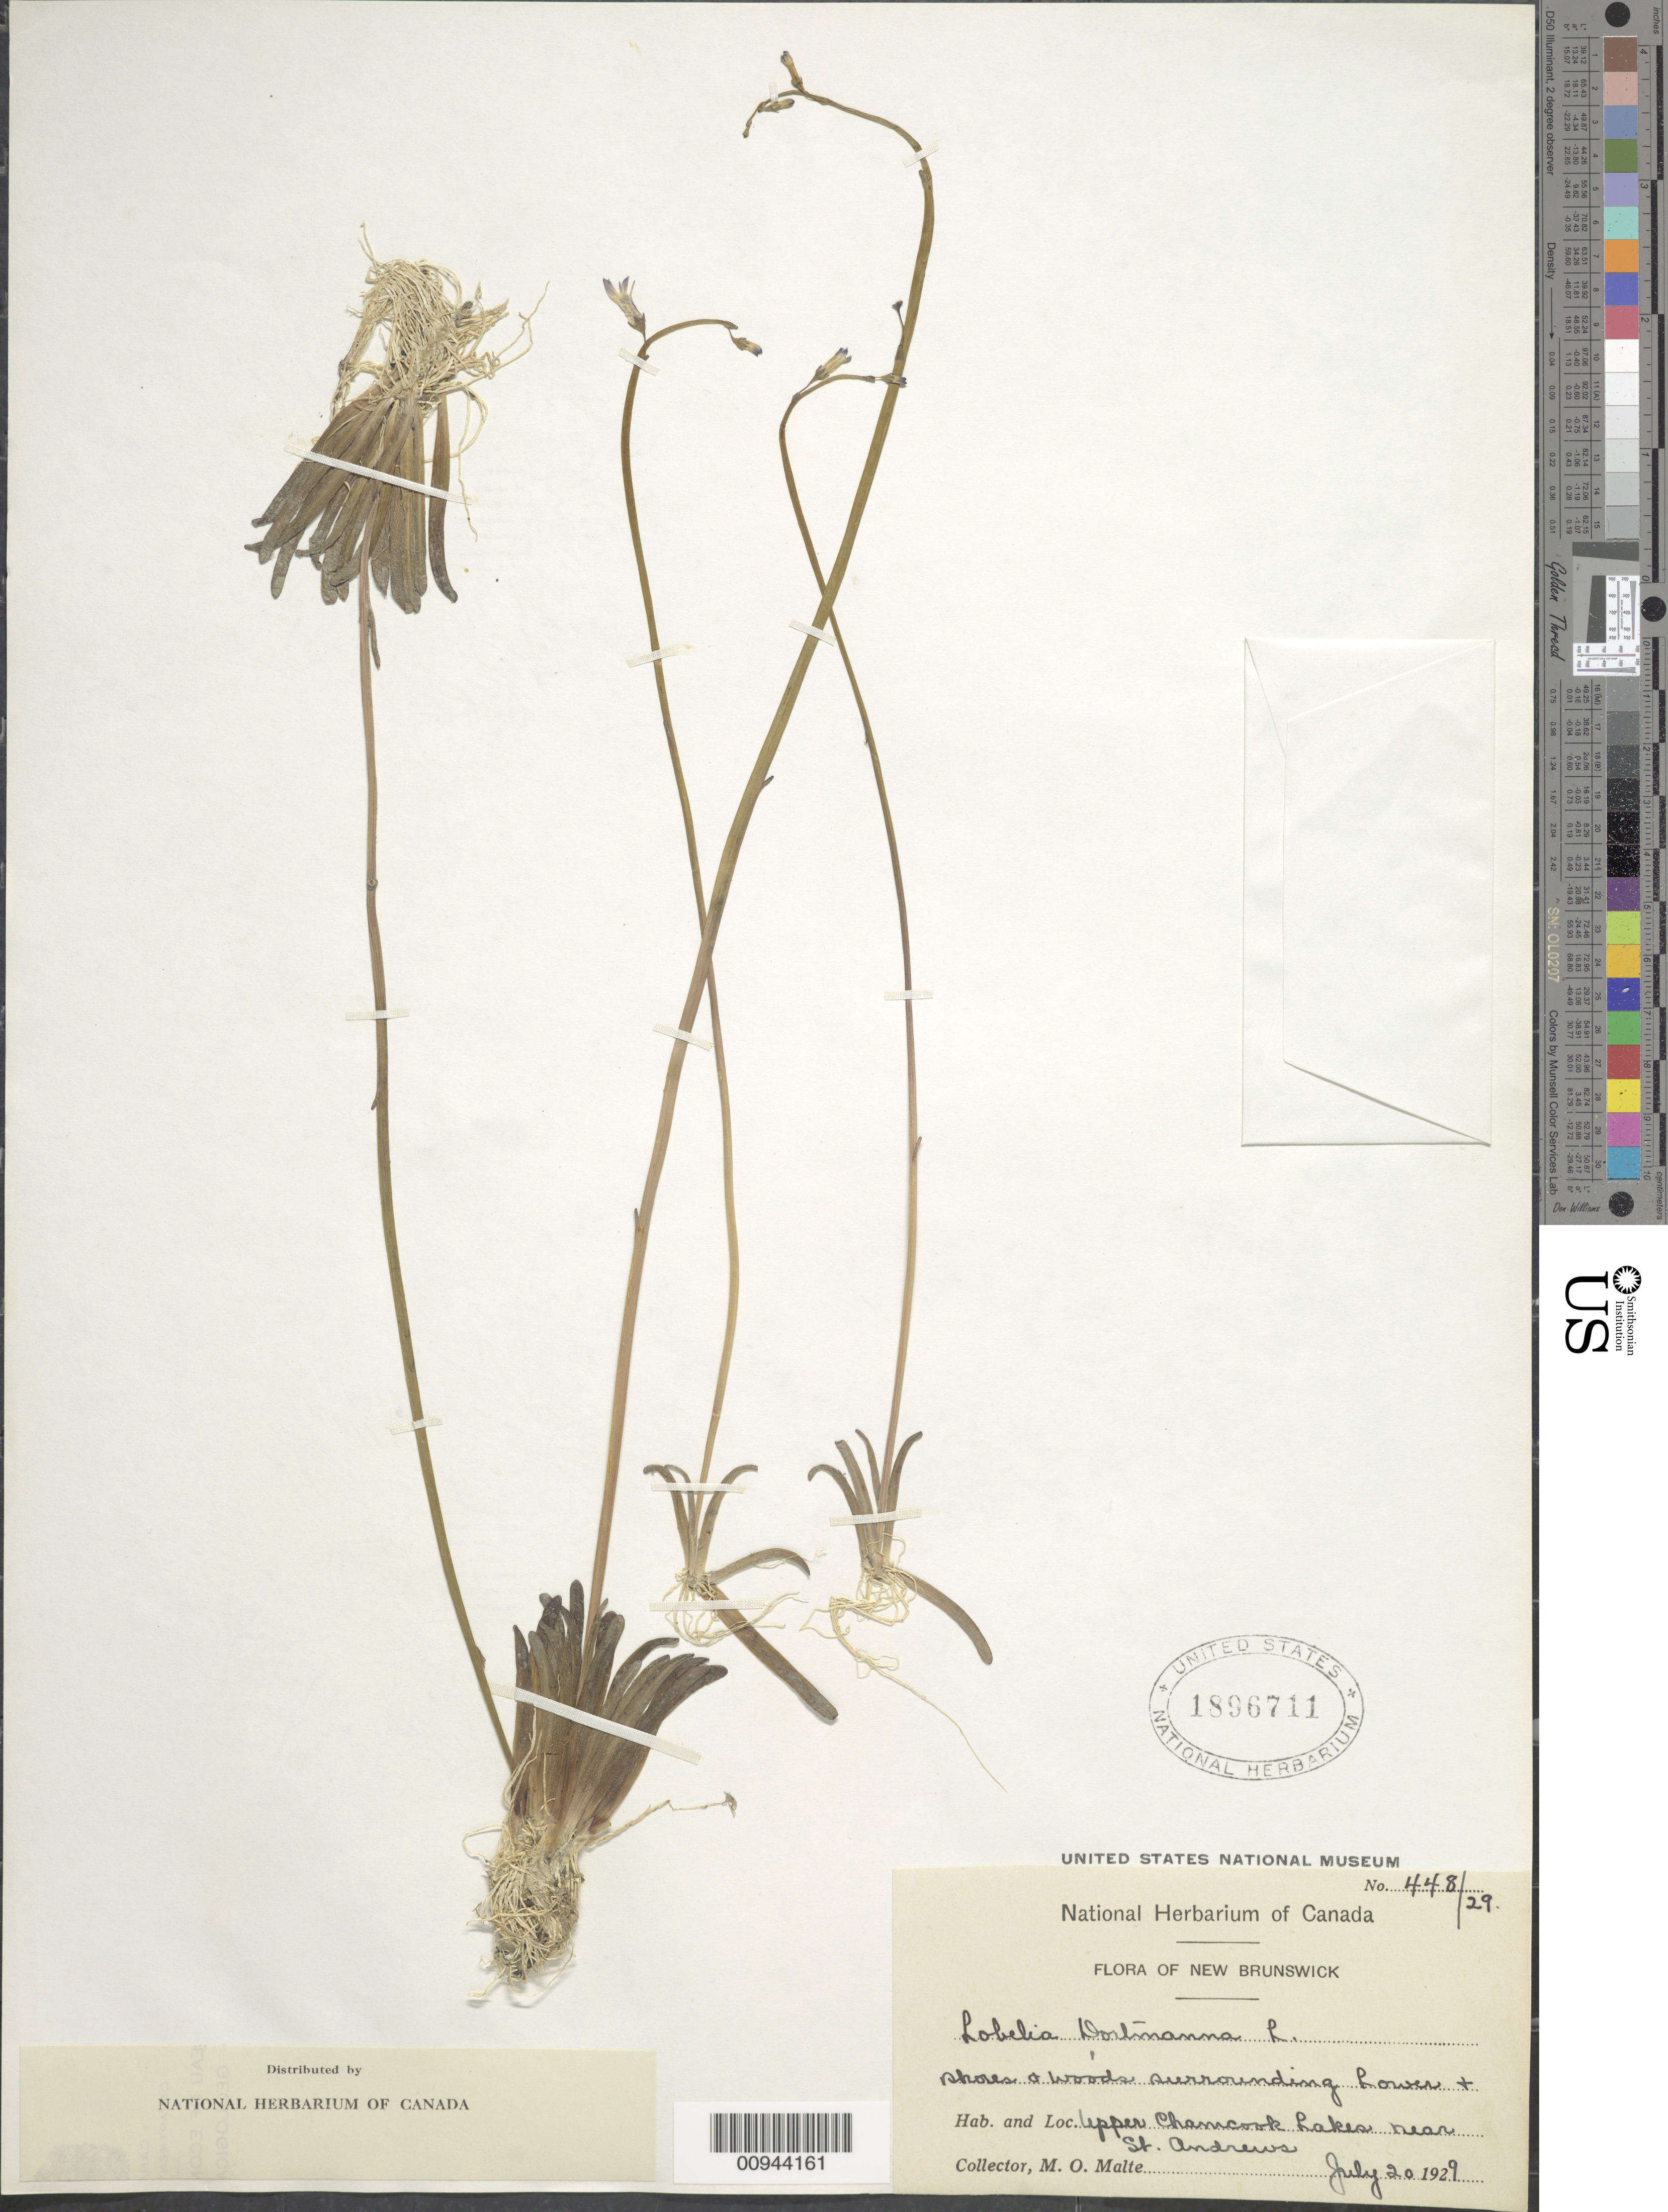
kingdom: Plantae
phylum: Tracheophyta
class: Magnoliopsida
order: Asterales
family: Campanulaceae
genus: Lobelia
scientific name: Lobelia dortmanna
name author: L.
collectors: M. Malte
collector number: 448/29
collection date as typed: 20 Jul 1929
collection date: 1929-07-20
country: Canada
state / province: New Brunswick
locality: Lower and Upper Chamcook Lakes near St. Andrews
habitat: shores and woods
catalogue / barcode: US 1896711